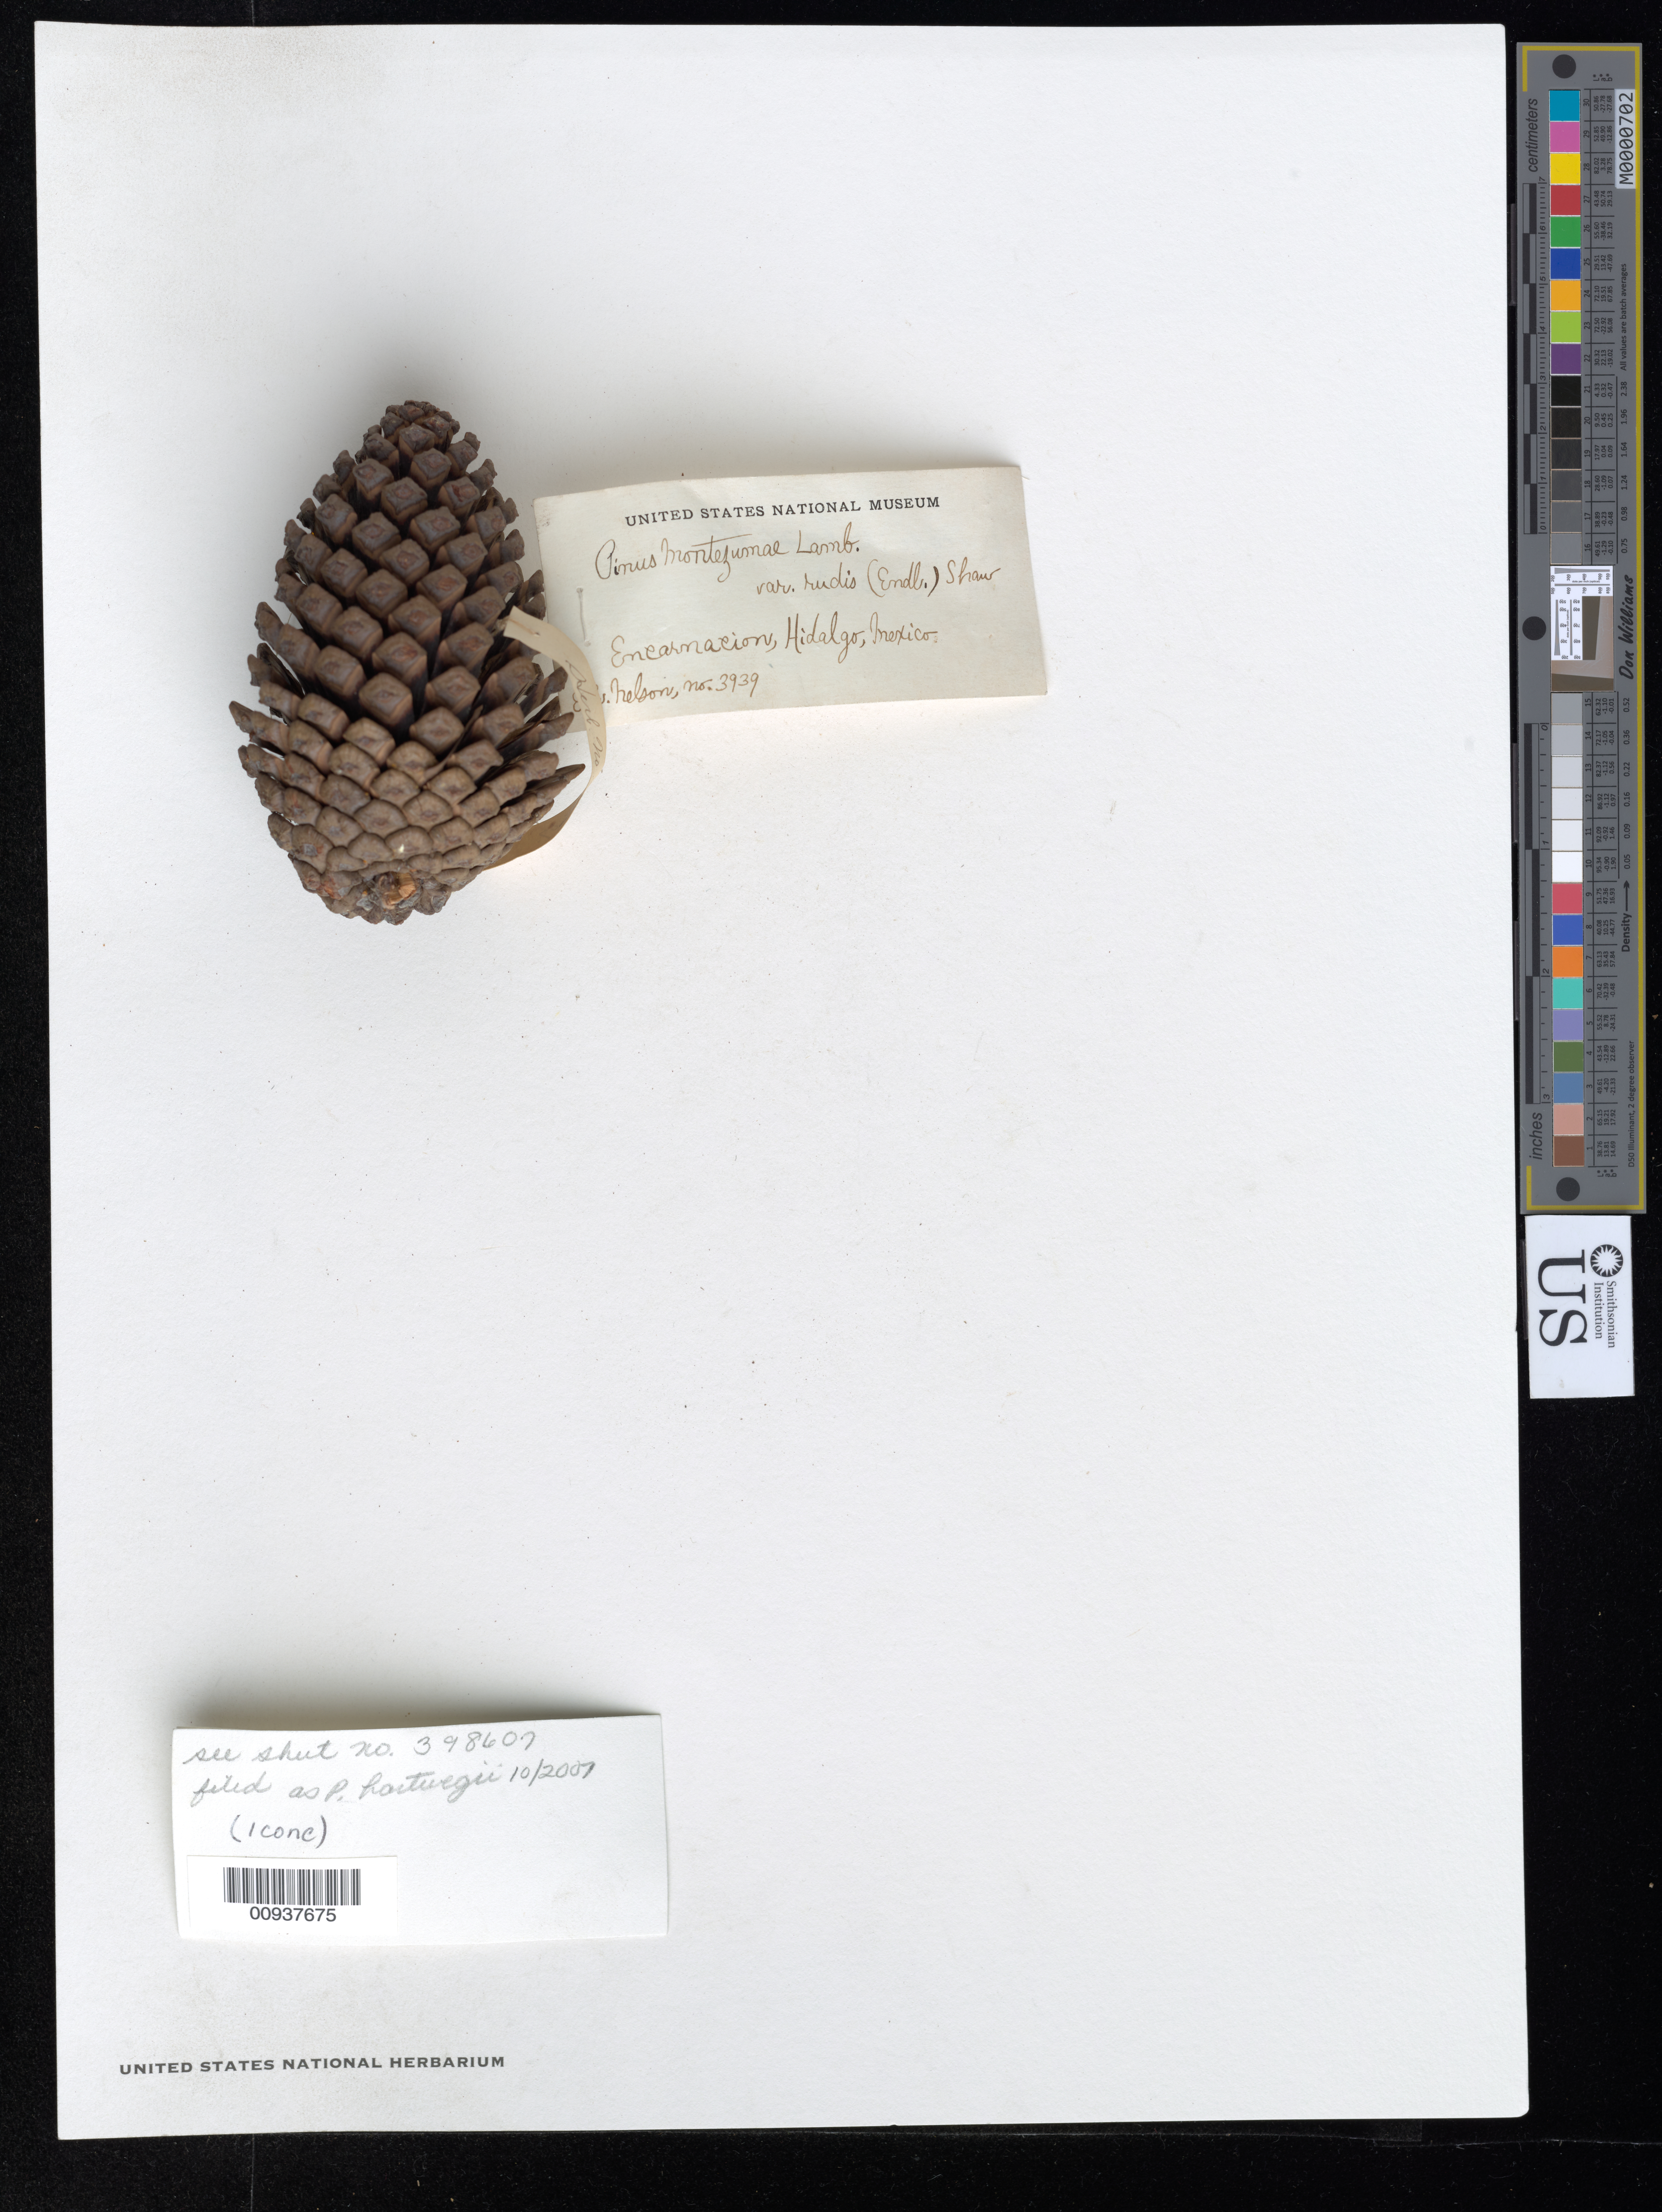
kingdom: Plantae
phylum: Tracheophyta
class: Pinopsida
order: Pinales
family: Pinaceae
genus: Pinus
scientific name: Pinus hartwegii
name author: Lindl.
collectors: E. W. Nelson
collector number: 3939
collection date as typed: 08 Oct 1896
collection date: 1896-10-08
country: Mexico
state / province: Hidalgo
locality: Encarnación.